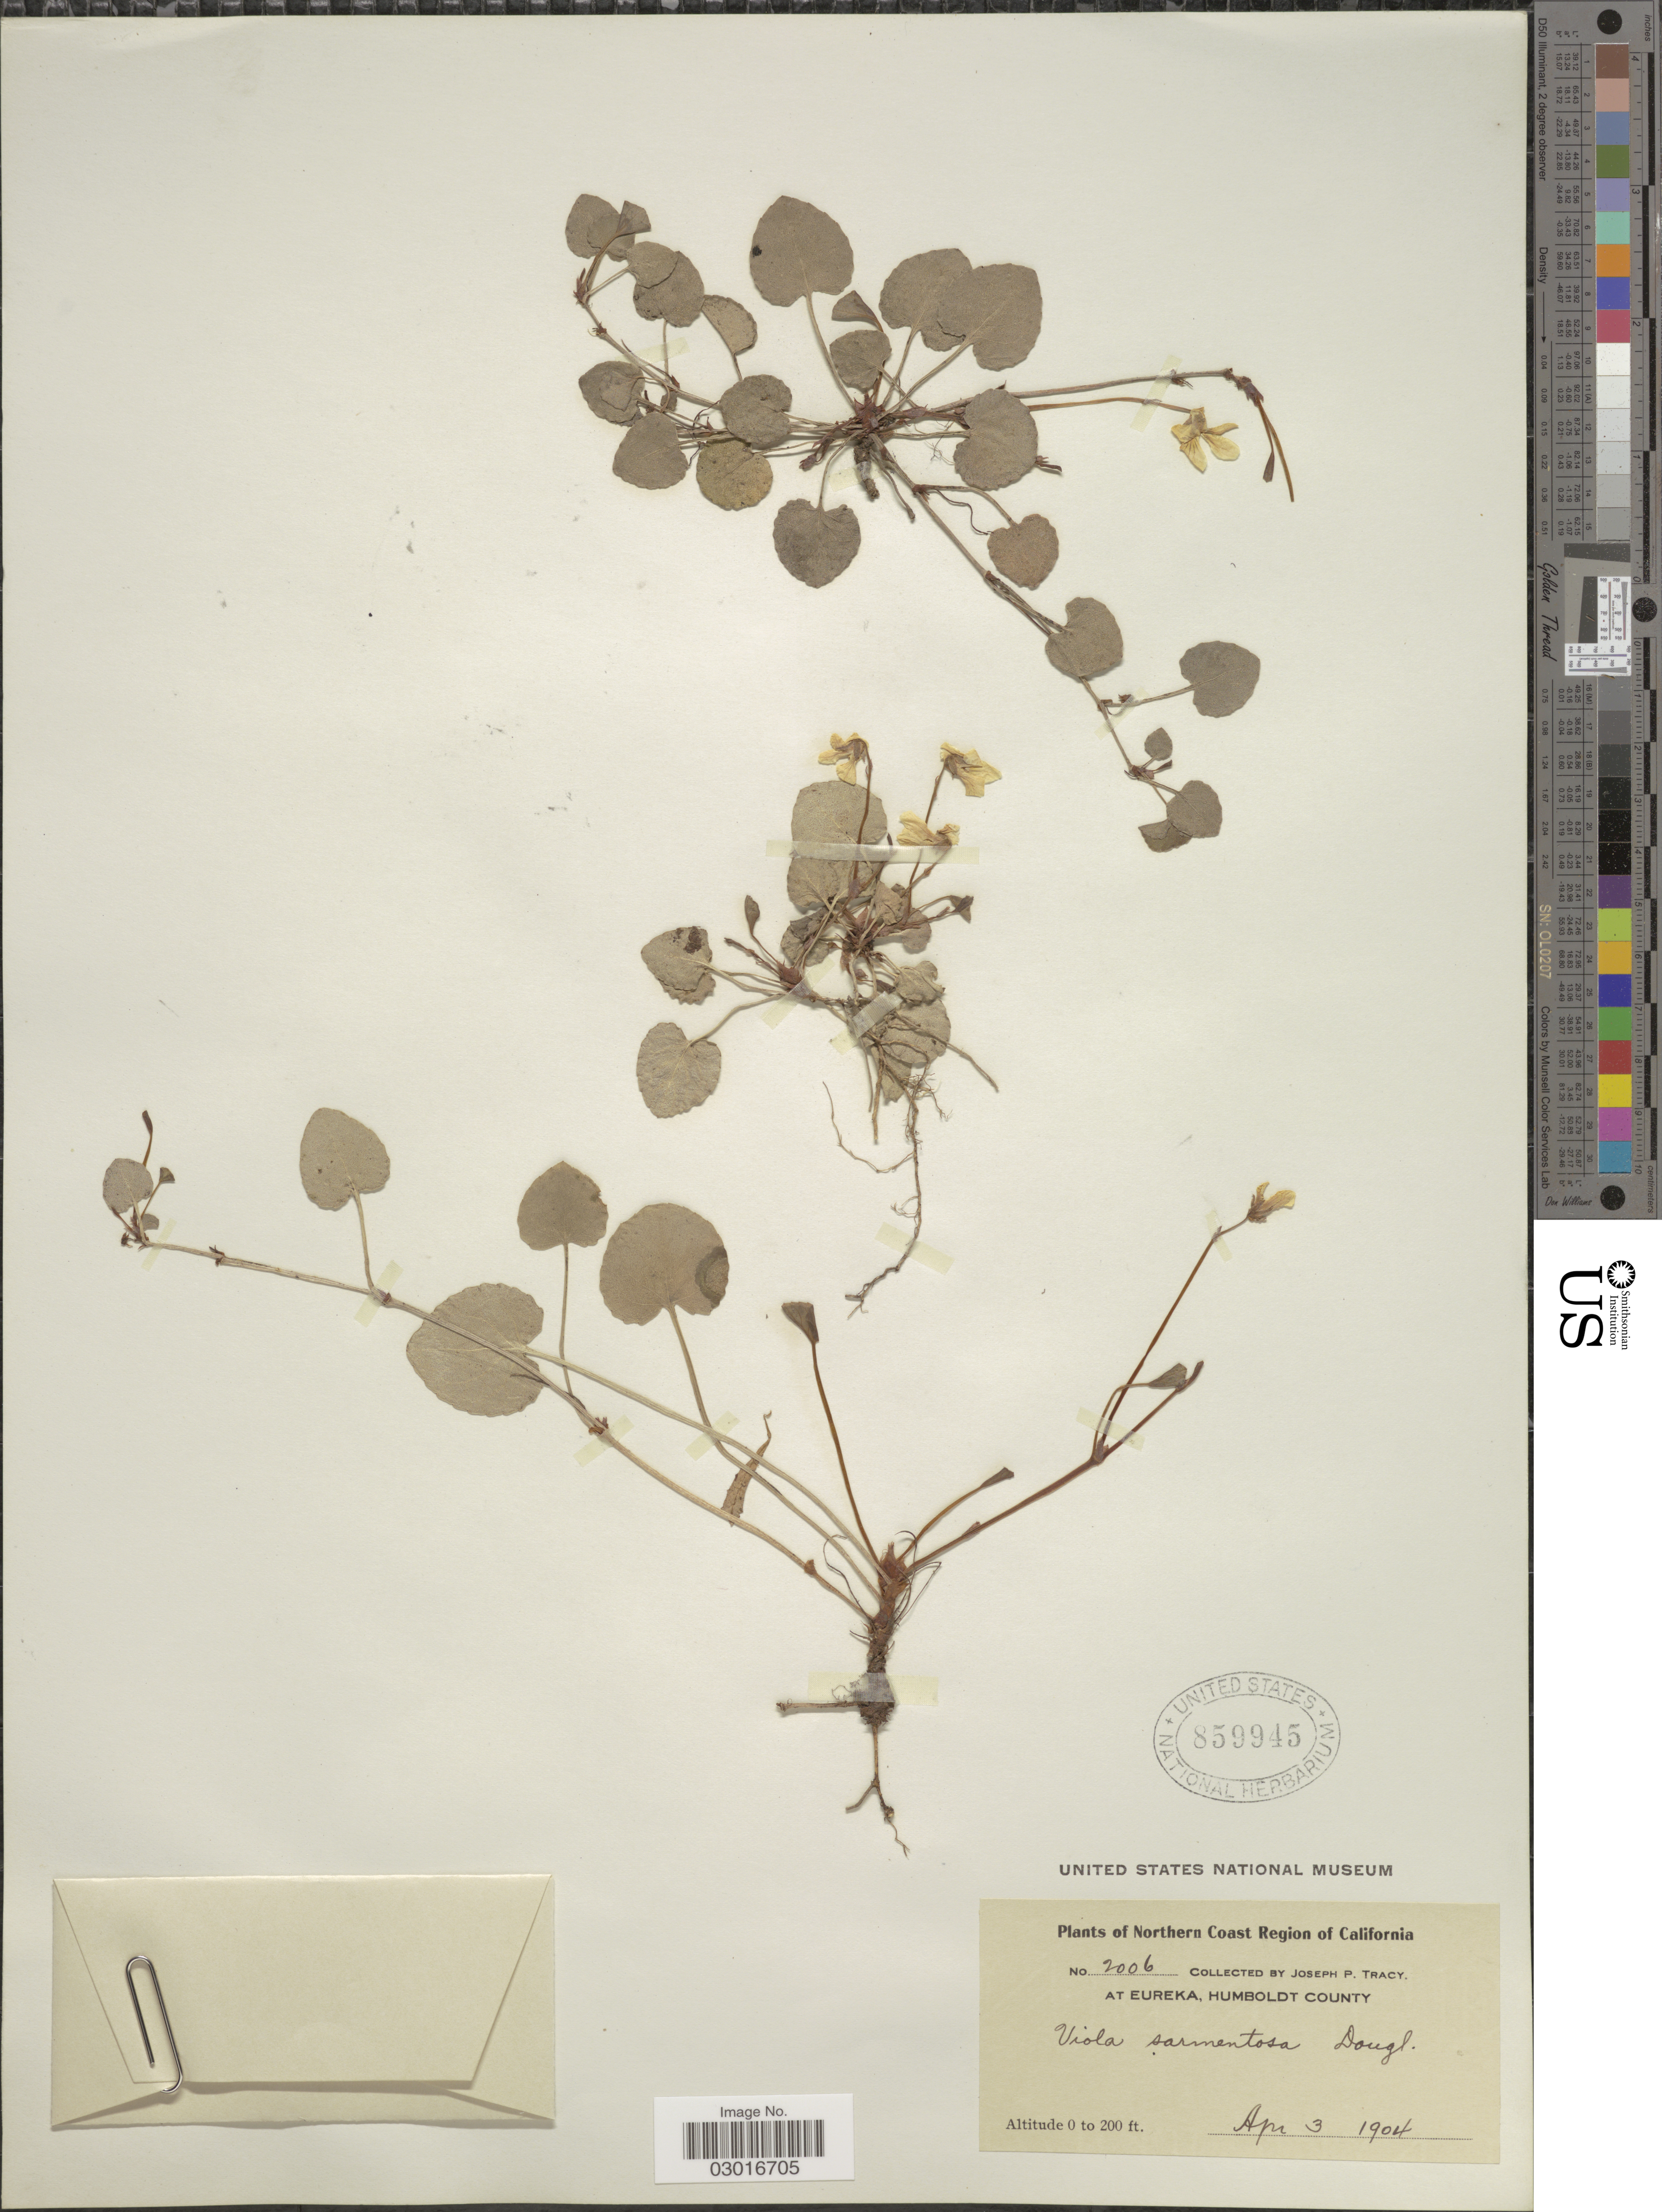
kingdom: Plantae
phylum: Tracheophyta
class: Magnoliopsida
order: Malpighiales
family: Violaceae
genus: Viola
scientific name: Viola sempervirens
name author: Greene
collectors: J. Tracy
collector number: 2006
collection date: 1904-04-03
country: United States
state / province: California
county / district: Humboldt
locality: Northern Coast Region of California. At Eureka, Humboldt County.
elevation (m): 0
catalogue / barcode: US 859945